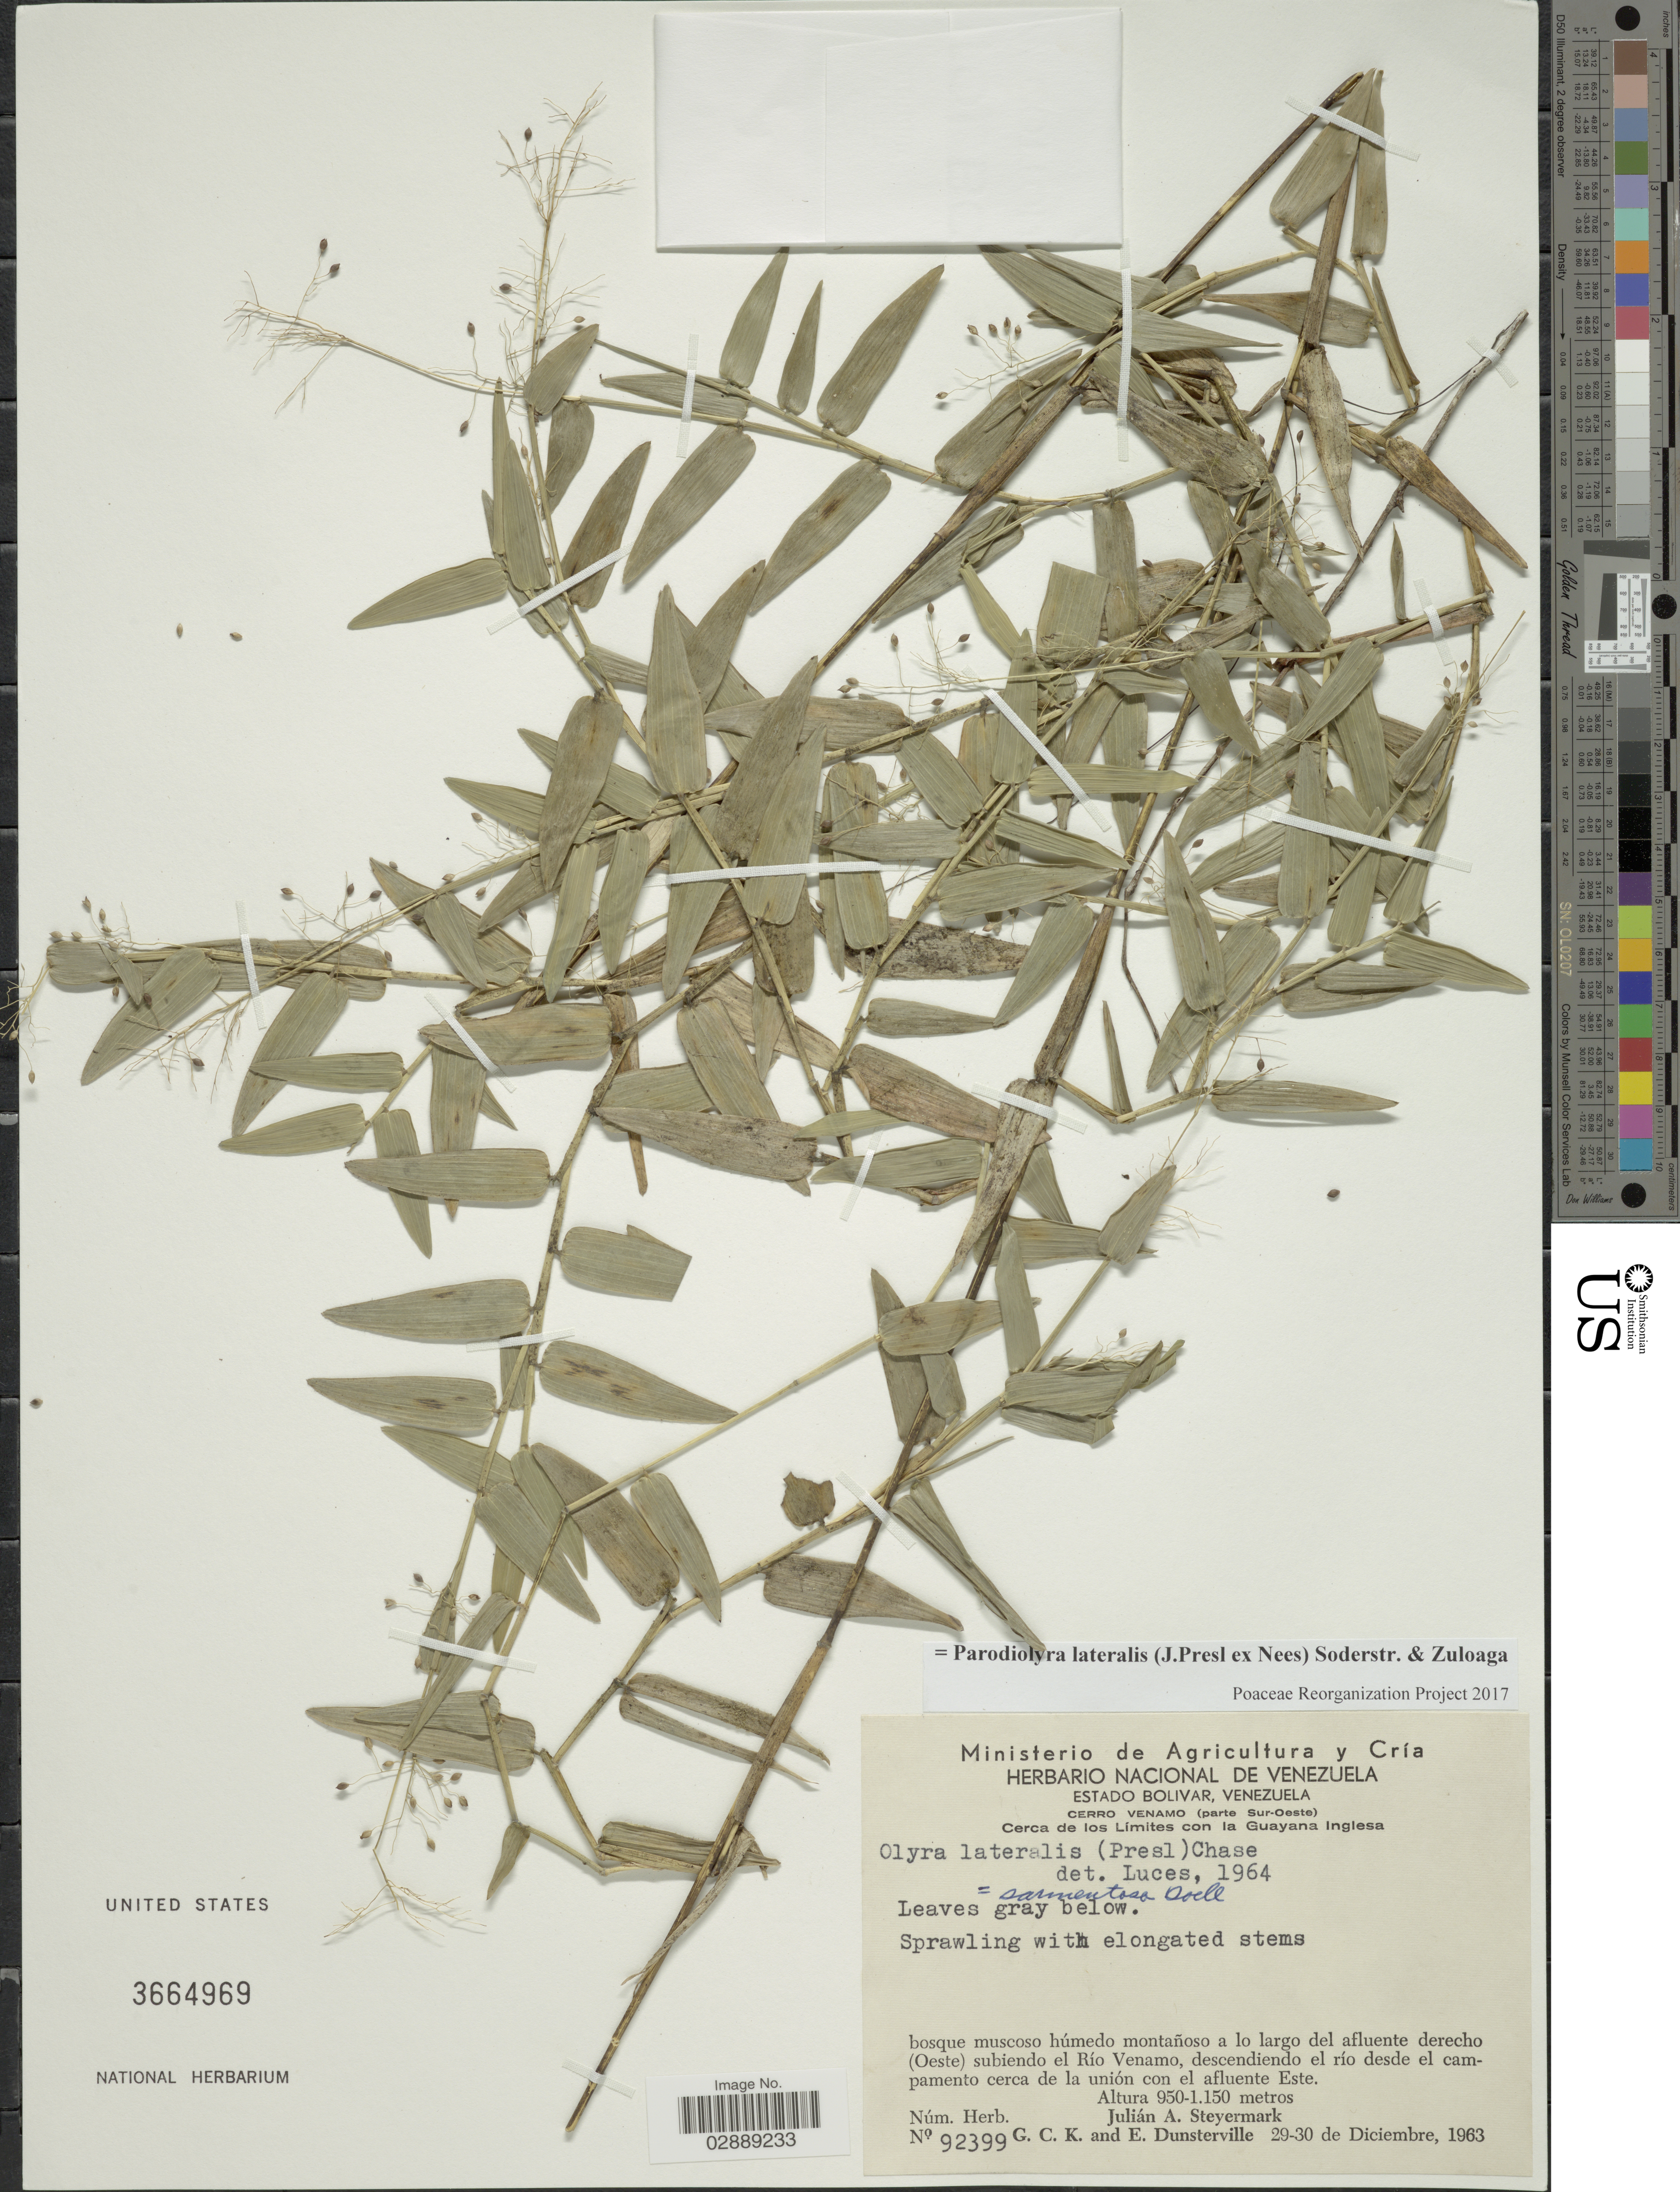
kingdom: Plantae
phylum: Tracheophyta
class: Liliopsida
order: Poales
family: Poaceae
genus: Parodiolyra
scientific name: Parodiolyra lateralis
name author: (J. Presl ex Nees) Soderstr. & Zuloaga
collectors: J. Steyermark, G. C. K. Dunsterville & E. Dunsterville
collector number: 92399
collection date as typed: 29-Dec-63 to 30-Dec-63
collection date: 1963-12-29/1963-12-30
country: Venezuela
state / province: Bolívar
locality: Cerro Venamo, Río Venamo, descendiendo el rio desde el campamento cerca de la union con el afluente Este; cerca de los limites con la Guayana Inglesa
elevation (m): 950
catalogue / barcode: US 3664969